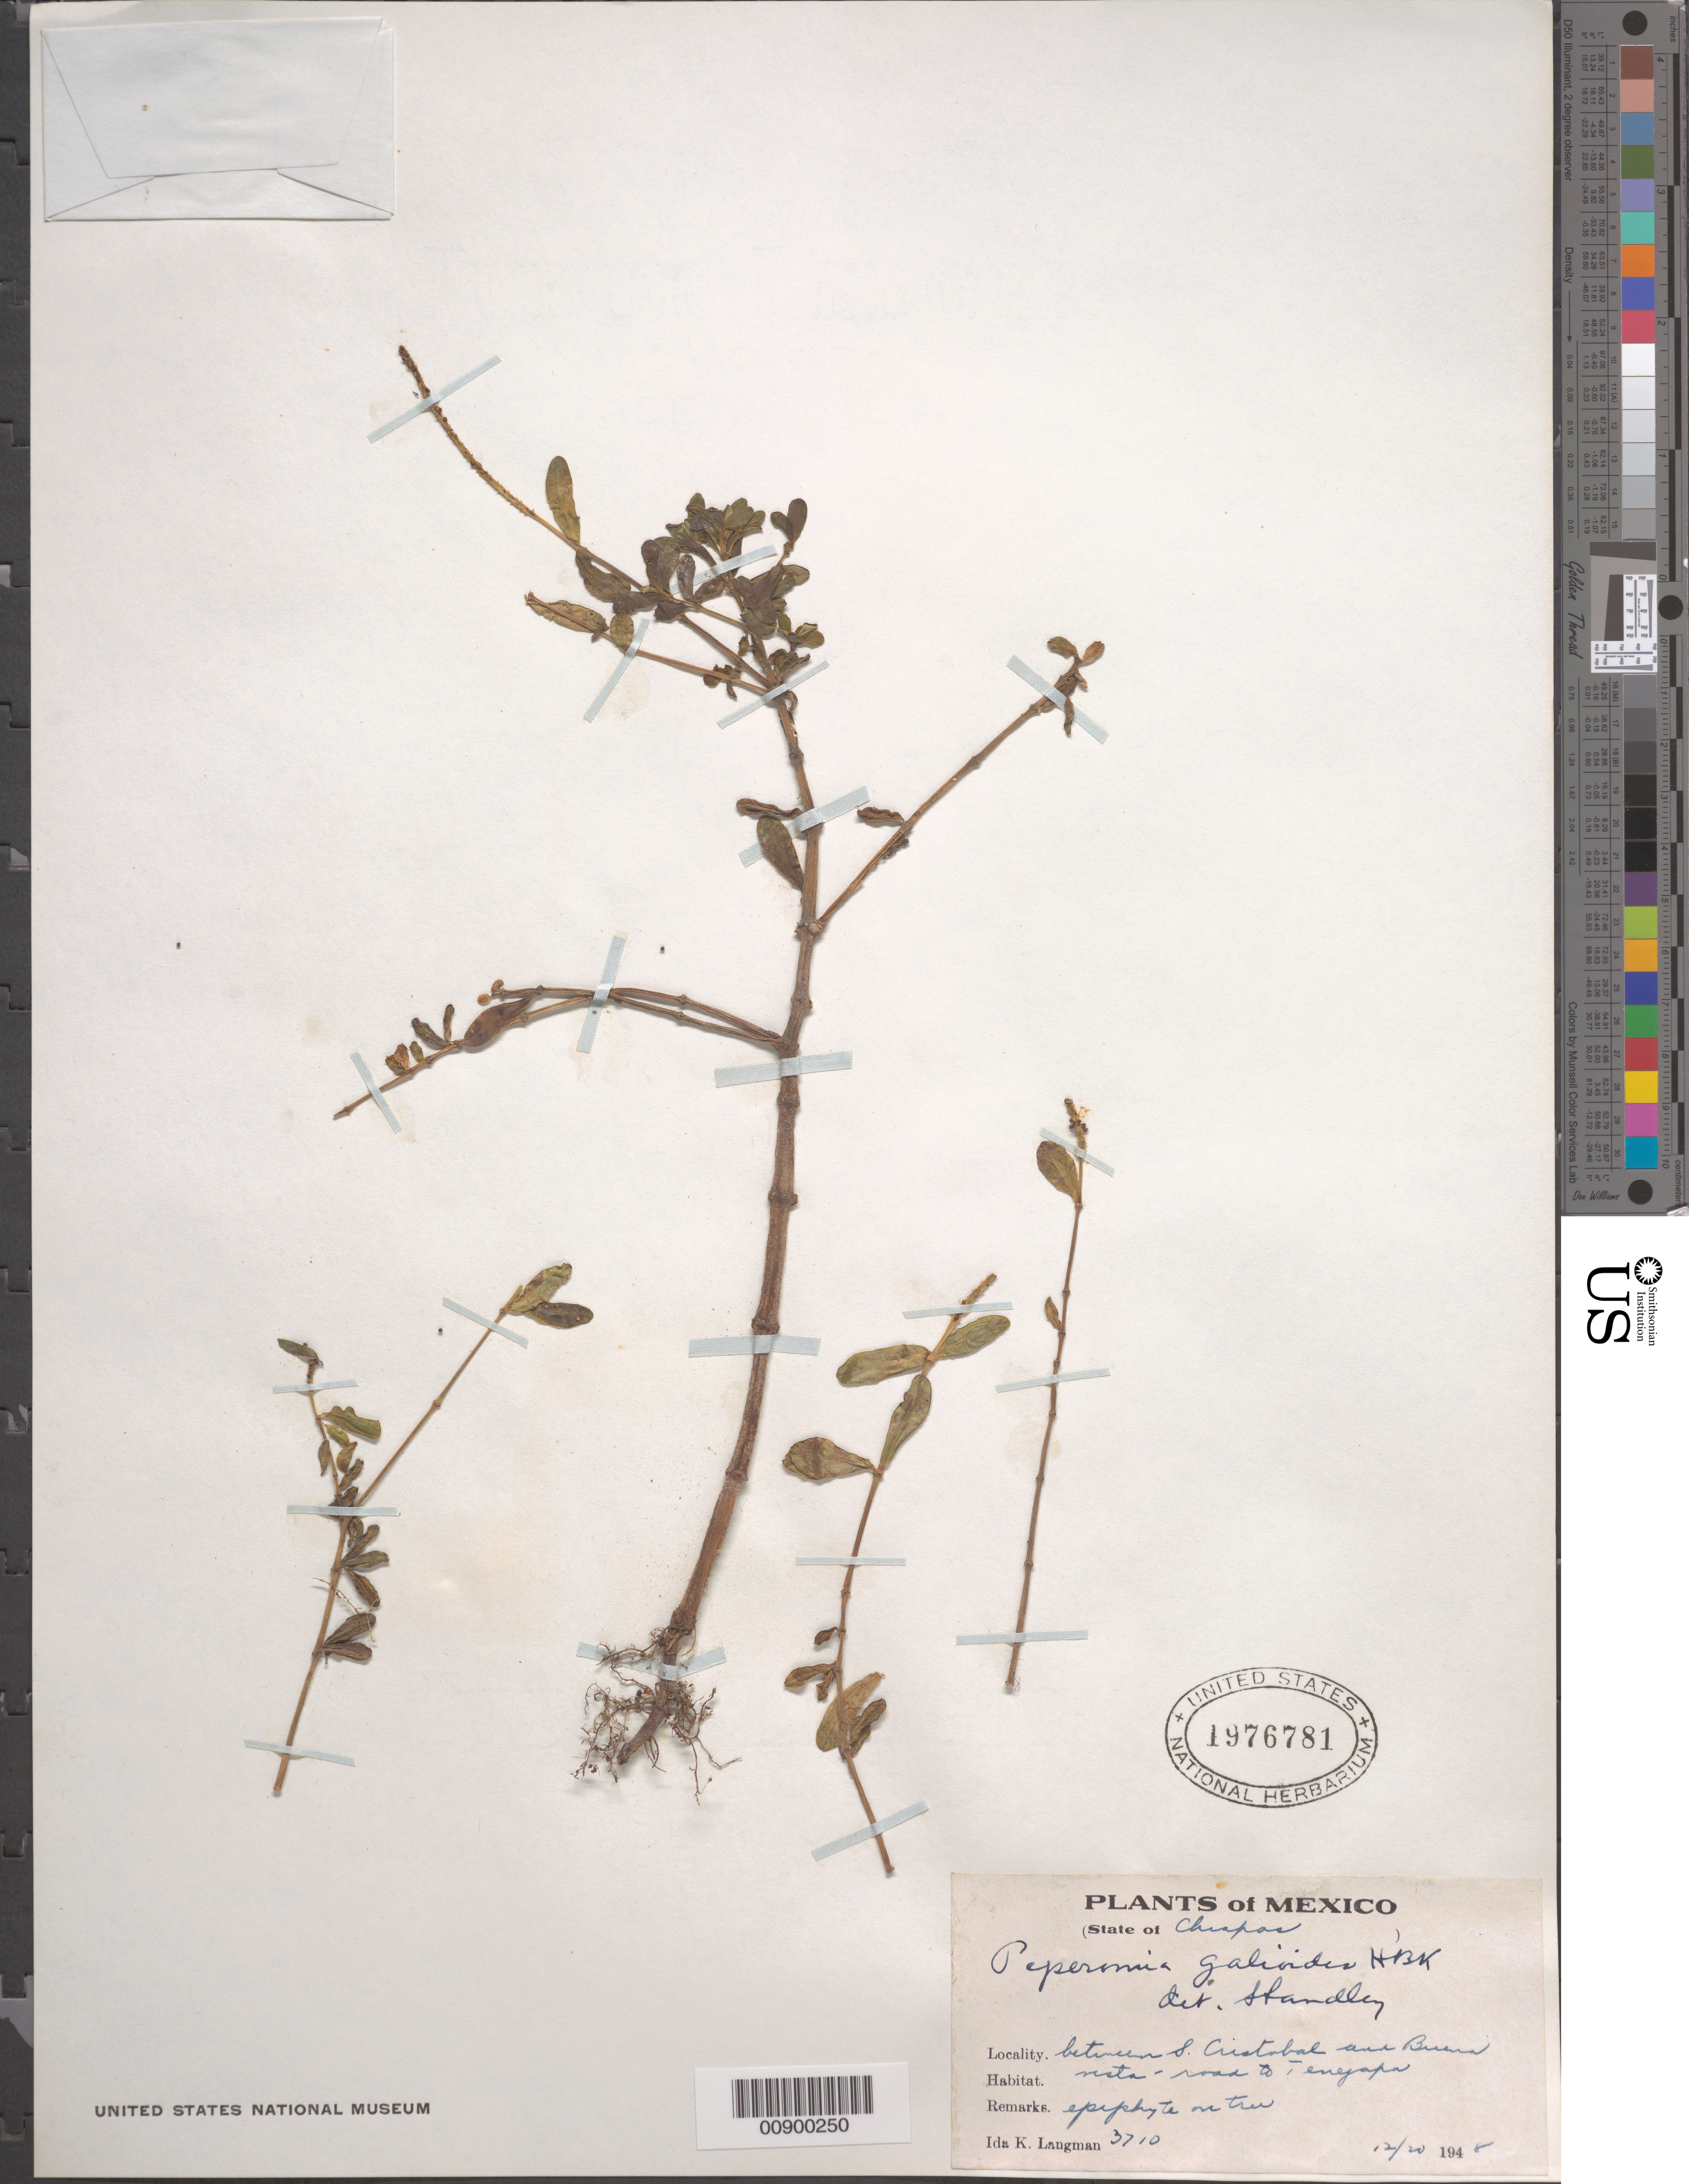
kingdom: Plantae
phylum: Tracheophyta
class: Magnoliopsida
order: Piperales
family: Piperaceae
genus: Peperomia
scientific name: Peperomia leptophylla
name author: Miq.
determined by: Jiménez, José Estaban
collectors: I. K. Langman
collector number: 3710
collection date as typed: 20 Dec 1948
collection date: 1948-12-20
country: Mexico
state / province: Chiapas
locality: Between S. Cristobal and Buenavista - road to Tenejapa. Chiapas.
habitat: Epiphyte on tree.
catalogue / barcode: US 1976781